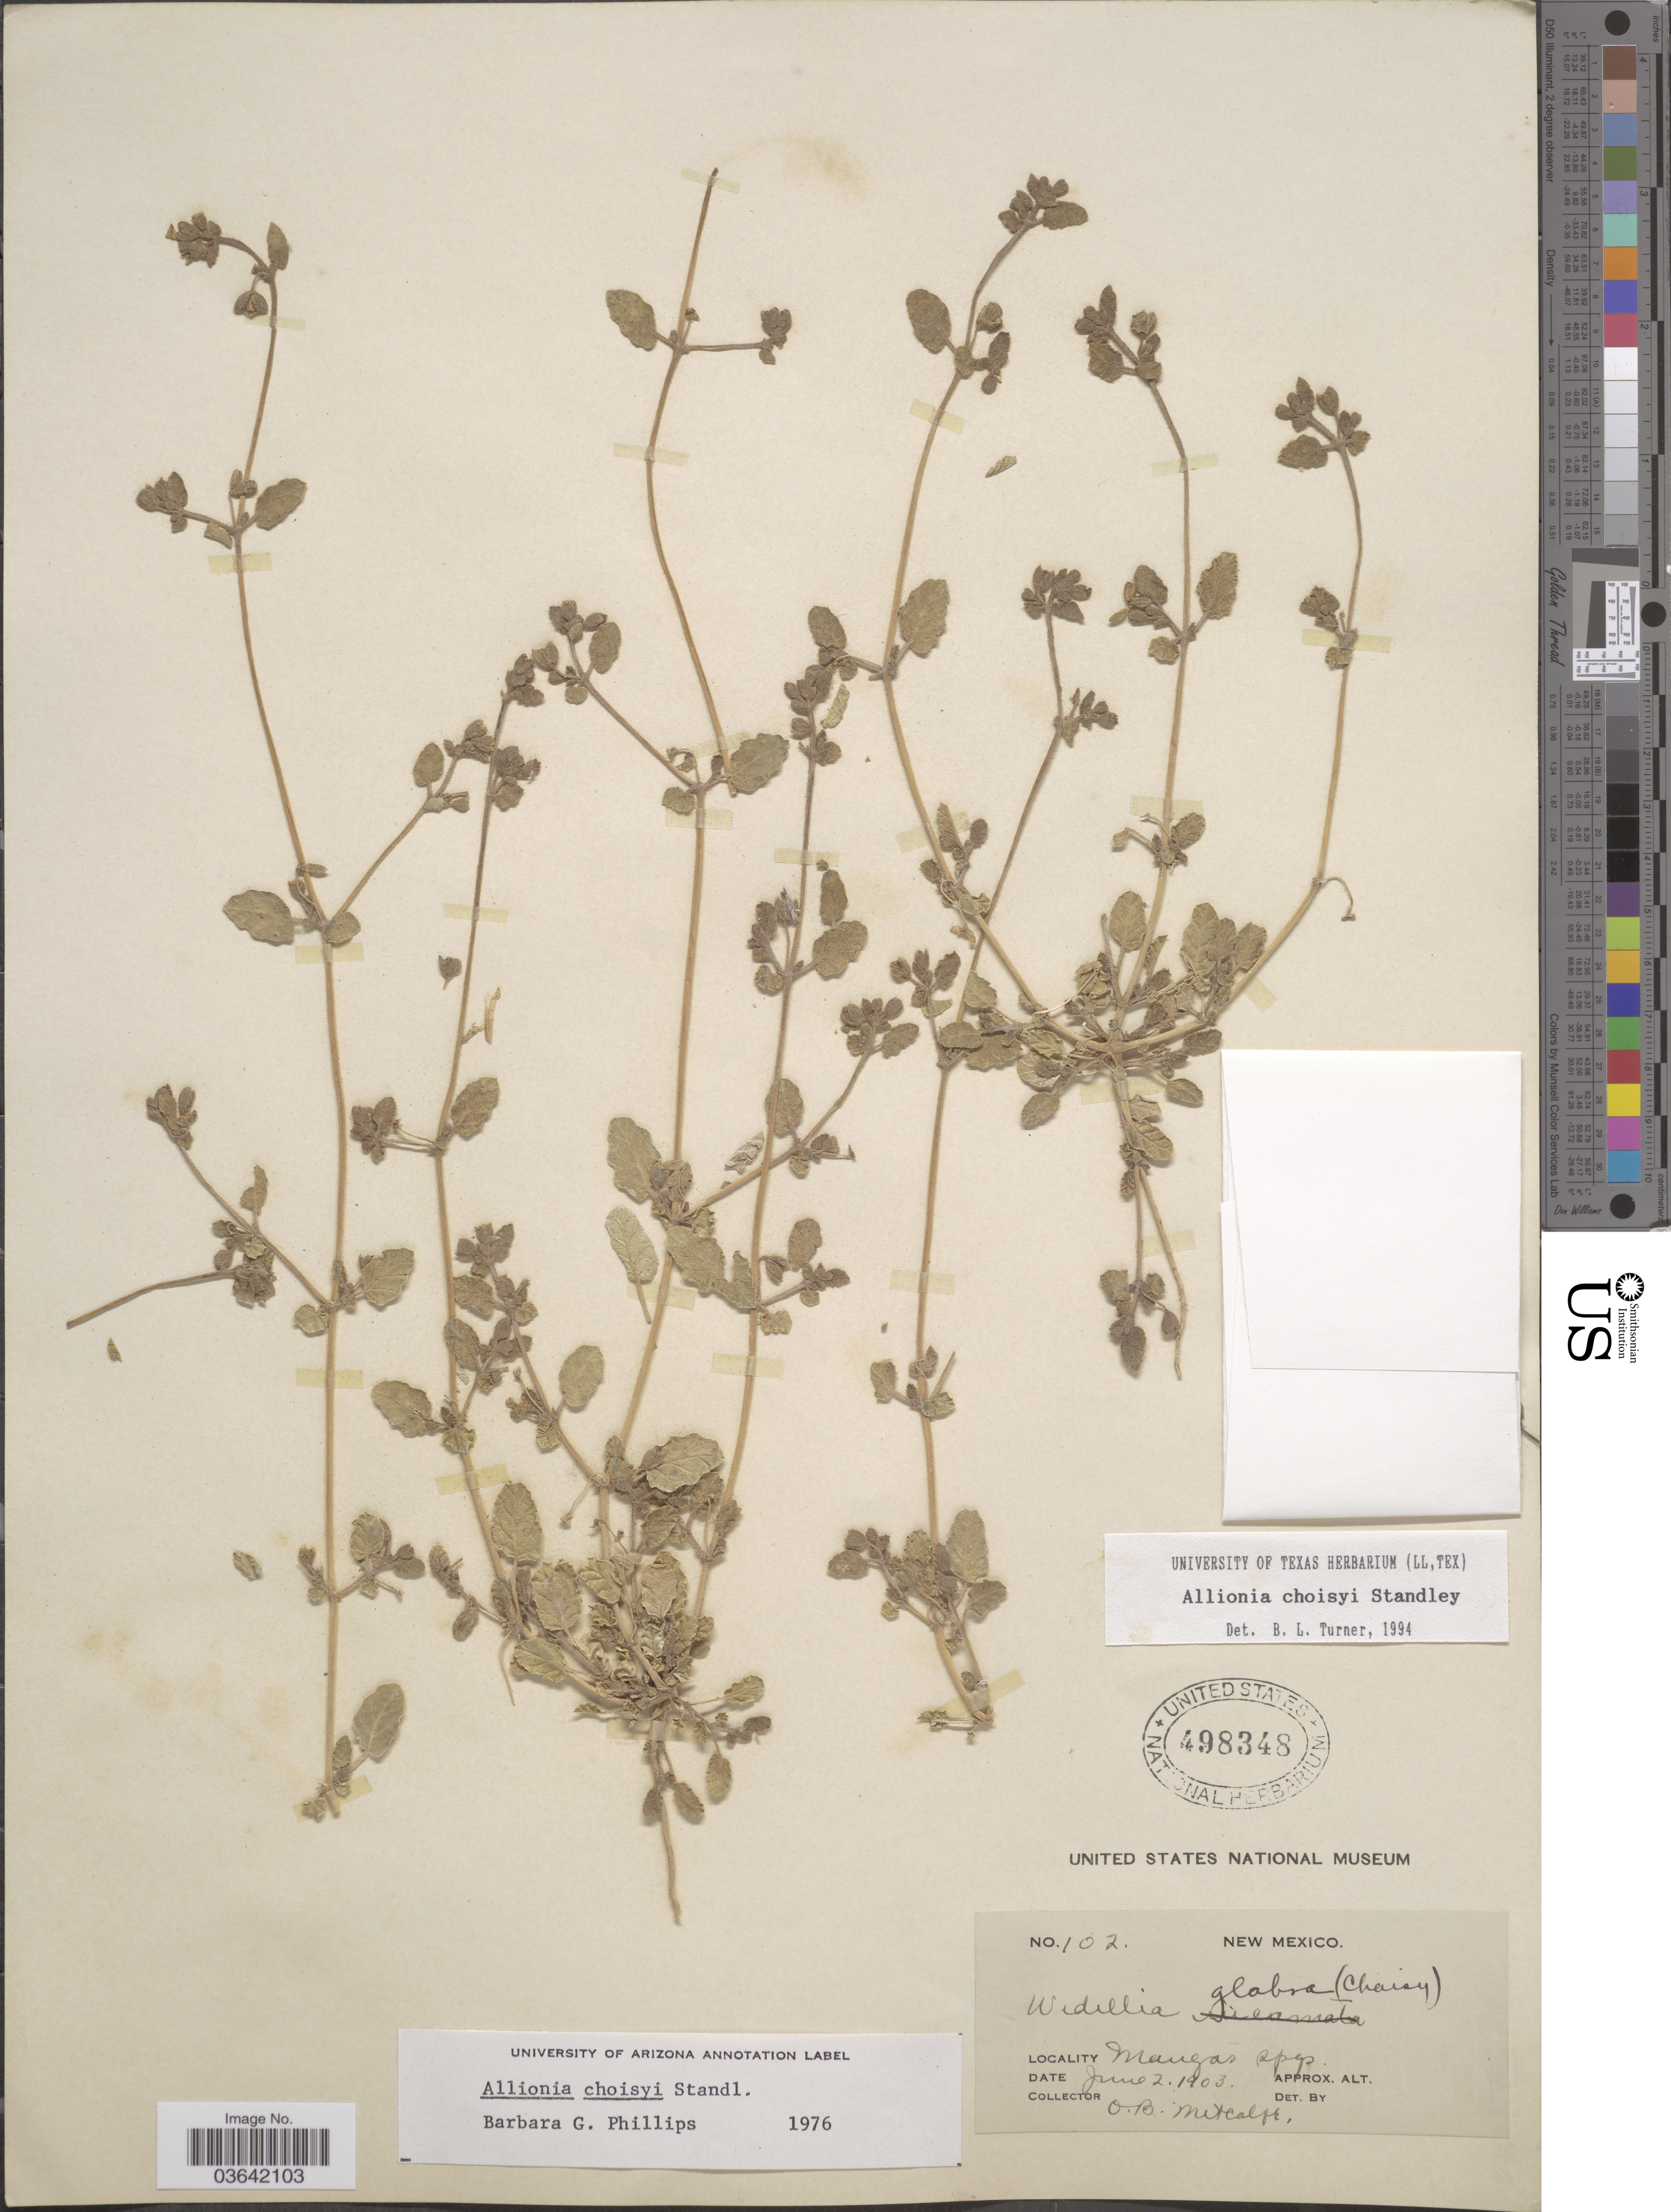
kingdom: Plantae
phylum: Tracheophyta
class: Magnoliopsida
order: Caryophyllales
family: Nyctaginaceae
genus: Allionia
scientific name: Allionia choisyi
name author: Standl.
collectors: O. B. Metcalfe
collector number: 102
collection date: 1903-06-02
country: United States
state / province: New Mexico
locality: Mangas Spgs.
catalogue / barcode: US 498348